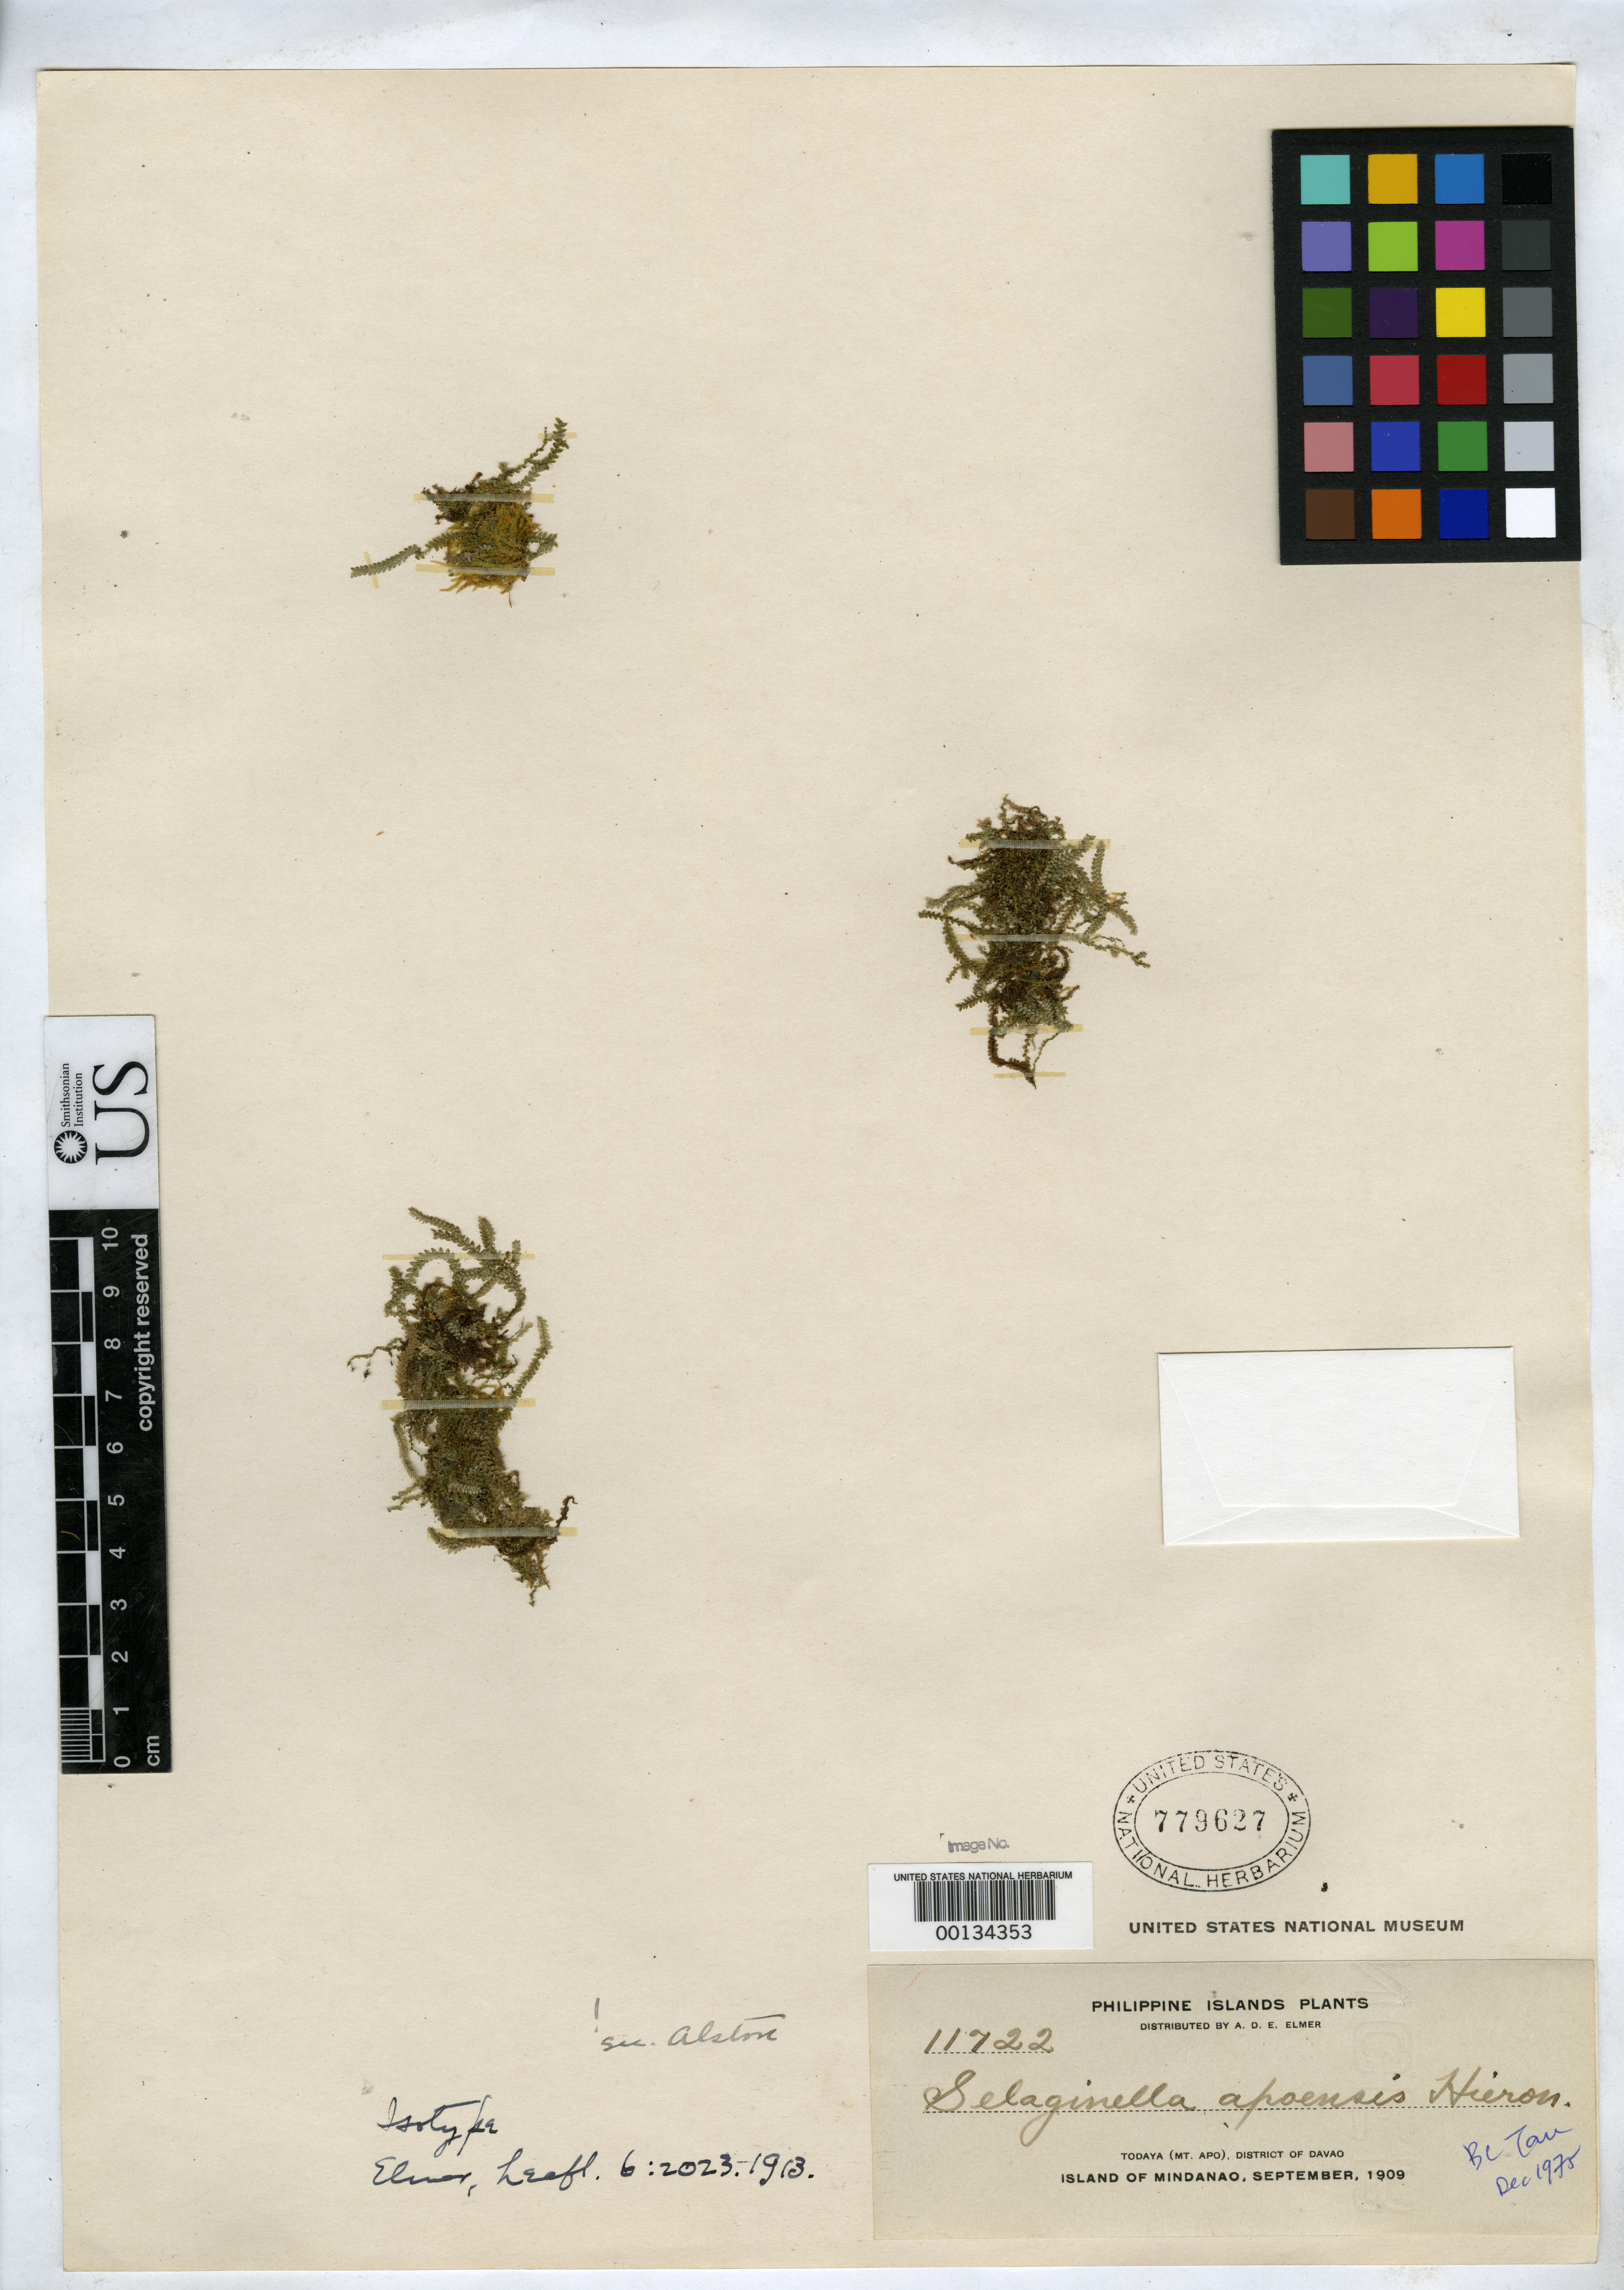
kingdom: Plantae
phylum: Tracheophyta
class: Lycopodiopsida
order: Selaginellales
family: Selaginellaceae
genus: Selaginella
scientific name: Selaginella apoensis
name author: Hieron. in Elmer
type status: Isotype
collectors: A. D. E. Elmer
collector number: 11722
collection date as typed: Sep 1909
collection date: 1909-09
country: Philippines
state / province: Davao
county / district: Davao del Sur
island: Mindanao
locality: Todaya, Mt. Apo.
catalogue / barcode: US 779627